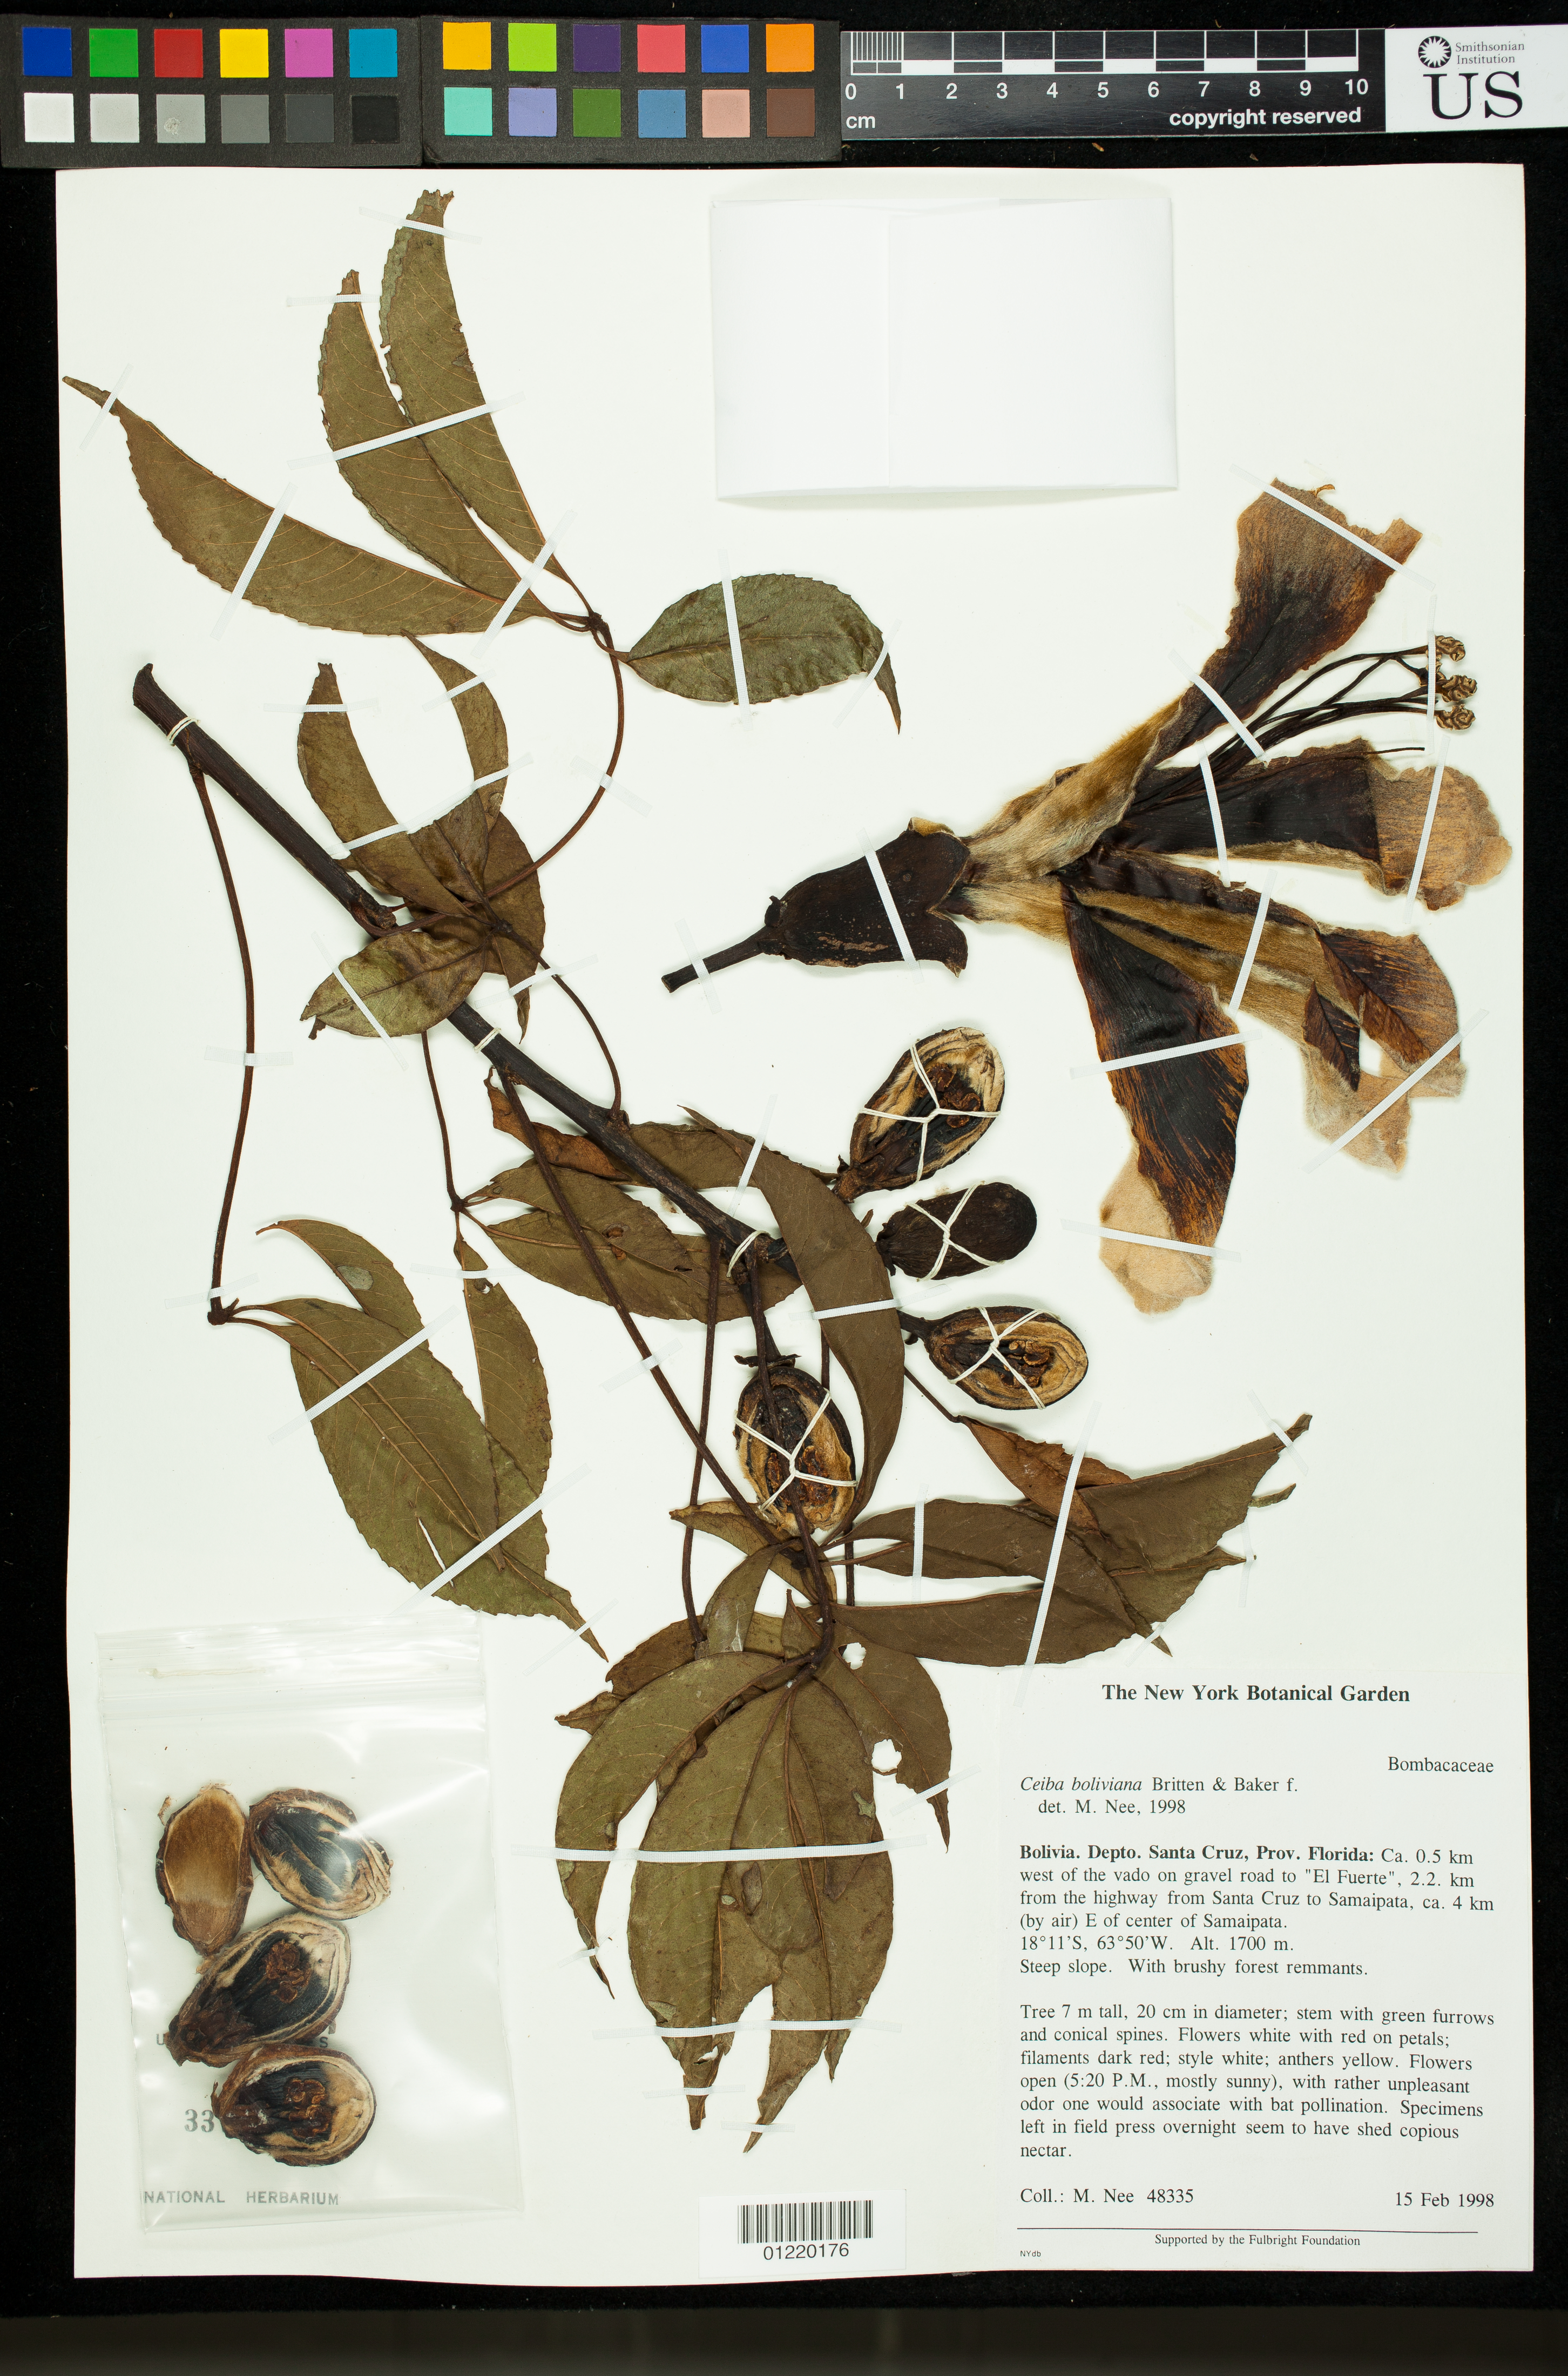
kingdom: Plantae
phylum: Tracheophyta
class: Magnoliopsida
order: Malvales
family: Malvaceae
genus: Ceiba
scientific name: Ceiba boliviana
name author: Britten & Baker f.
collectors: M. Nee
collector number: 48335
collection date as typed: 2/15/1998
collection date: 1998-02-15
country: Bolivia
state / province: Santa Cruz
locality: Prov. Florida: Ca. 0.5 km west of the vado on gravel road to "El Fuerte", 2.2 km from the highway from Santa Cruz to Samaipata, ca. 4 km (by air) E of center of Samiapata. Steep slope.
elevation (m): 1700